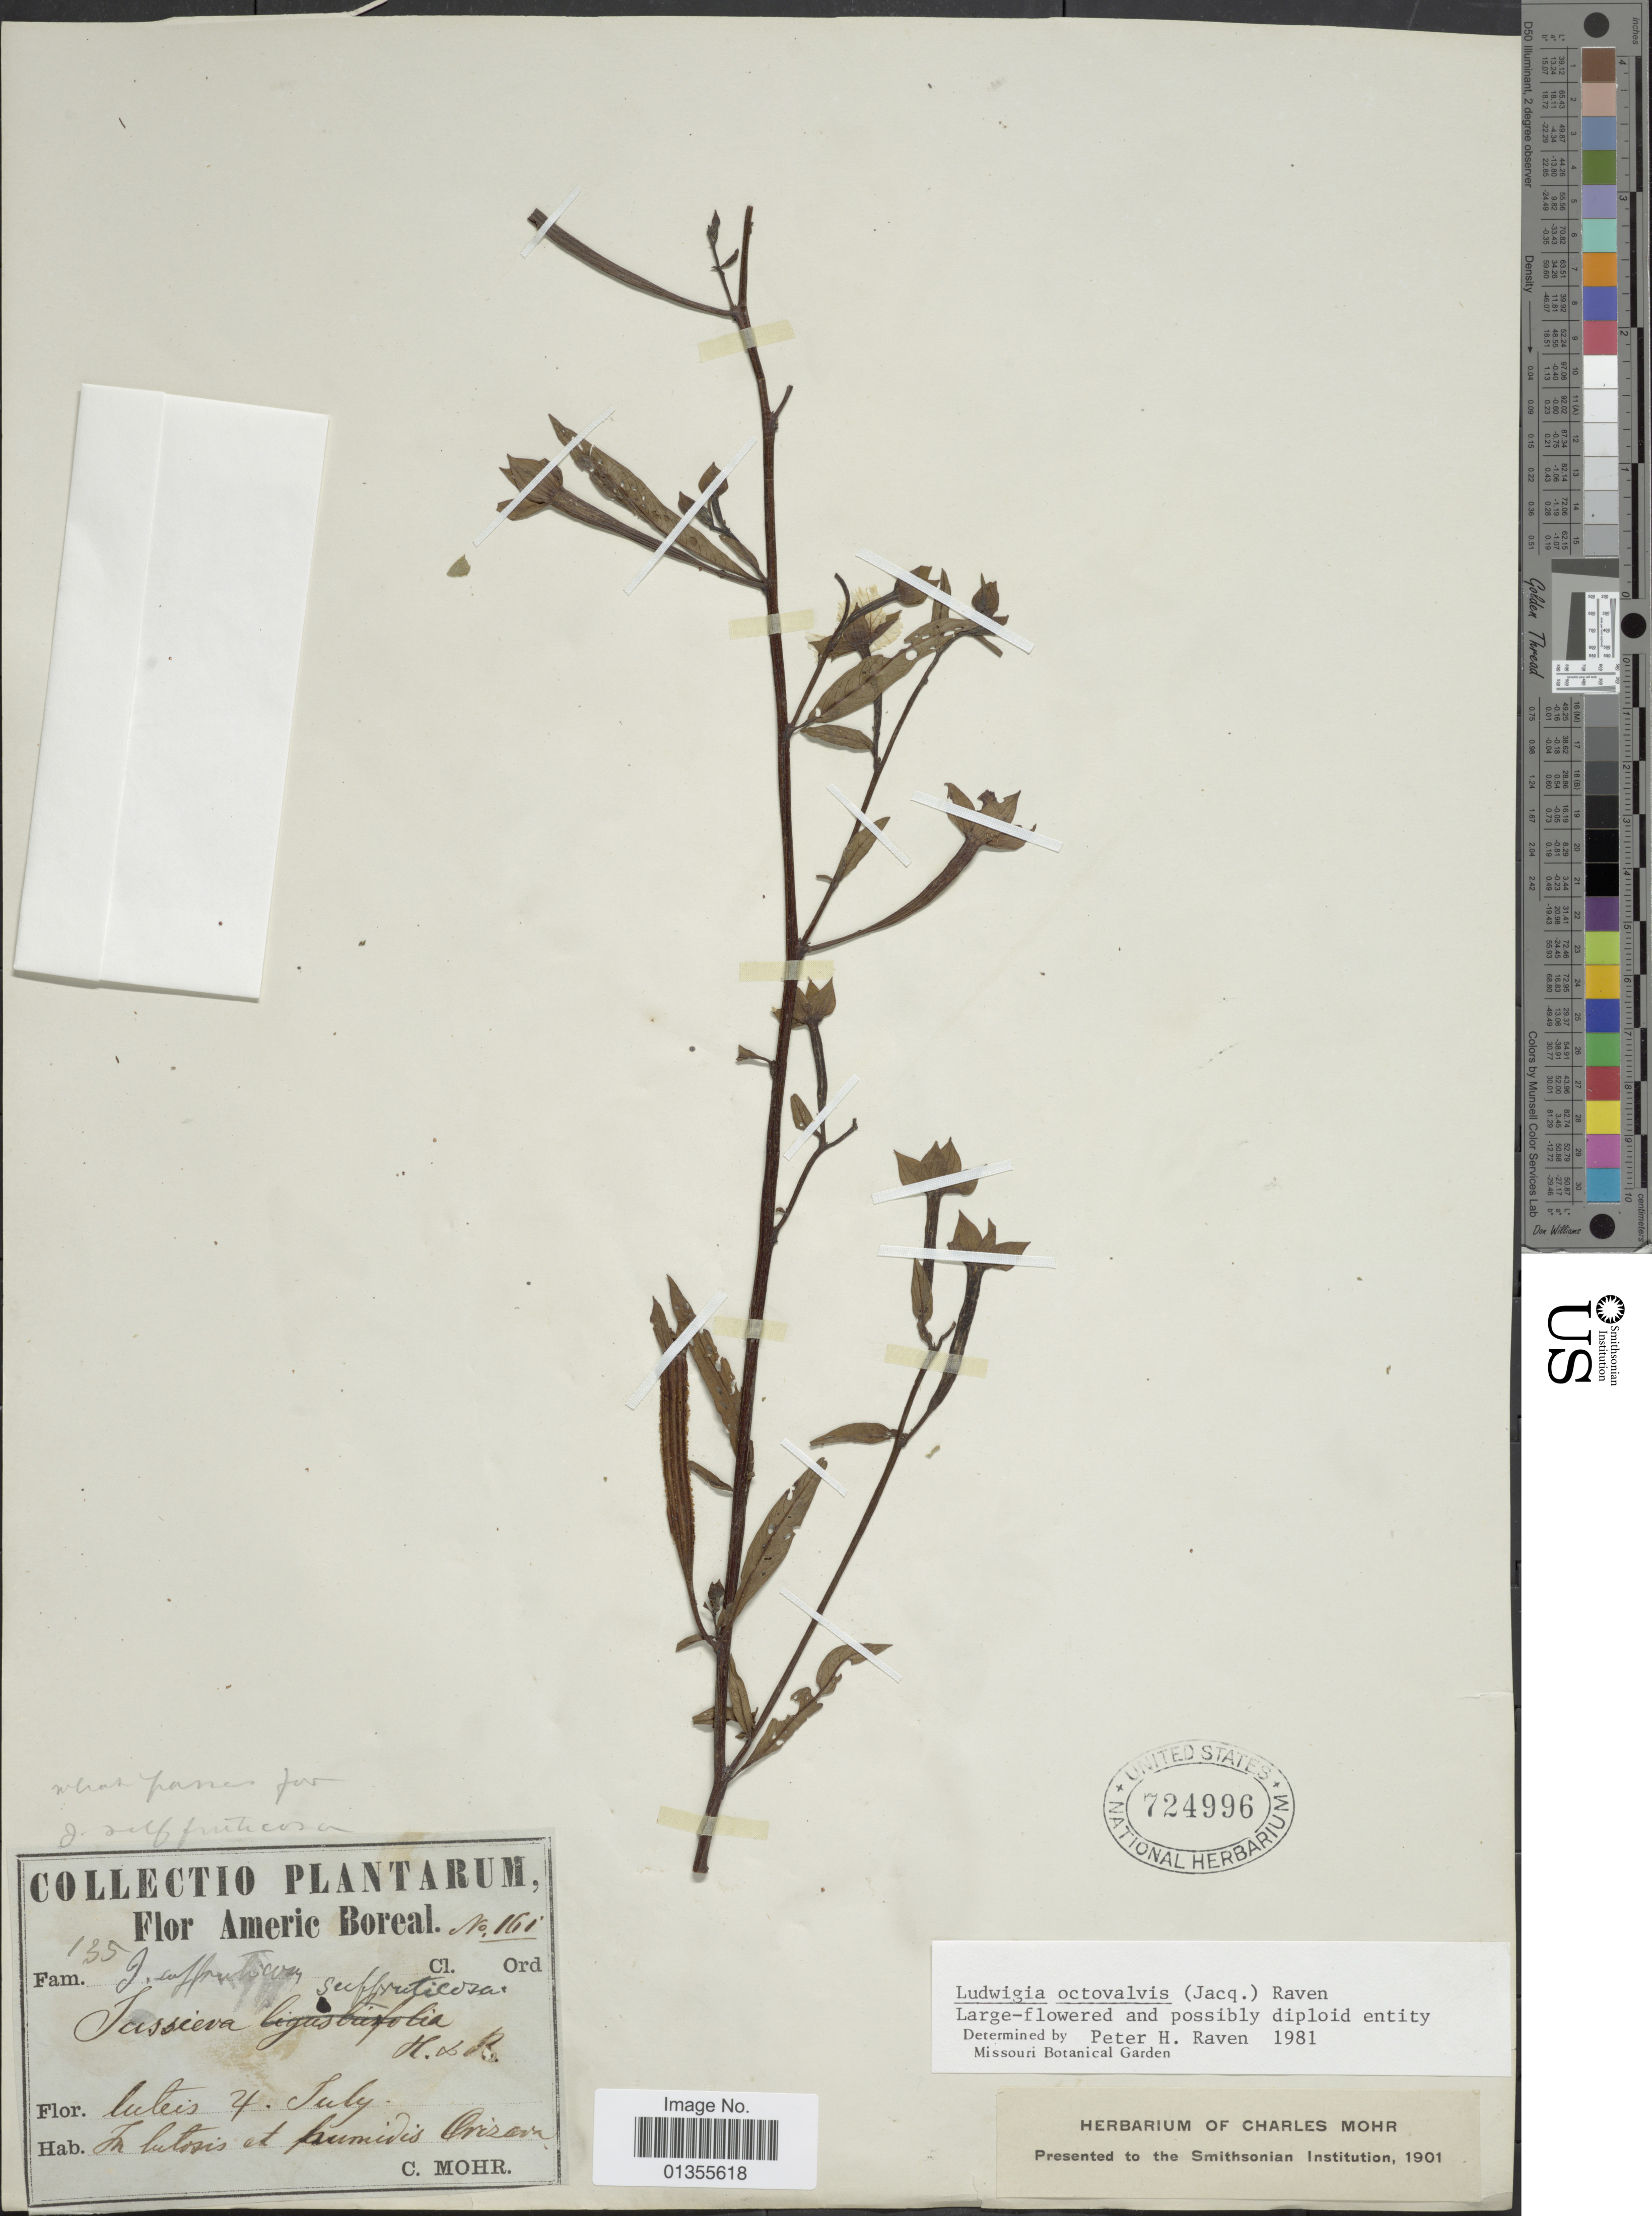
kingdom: Plantae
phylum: Tracheophyta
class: Magnoliopsida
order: Myrtales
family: Onagraceae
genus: Ludwigia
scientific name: Ludwigia octovalvis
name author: (Jacq.) P.H. Raven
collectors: C. T. Mohr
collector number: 161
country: United States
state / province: Arizona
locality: Arizona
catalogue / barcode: US 724996